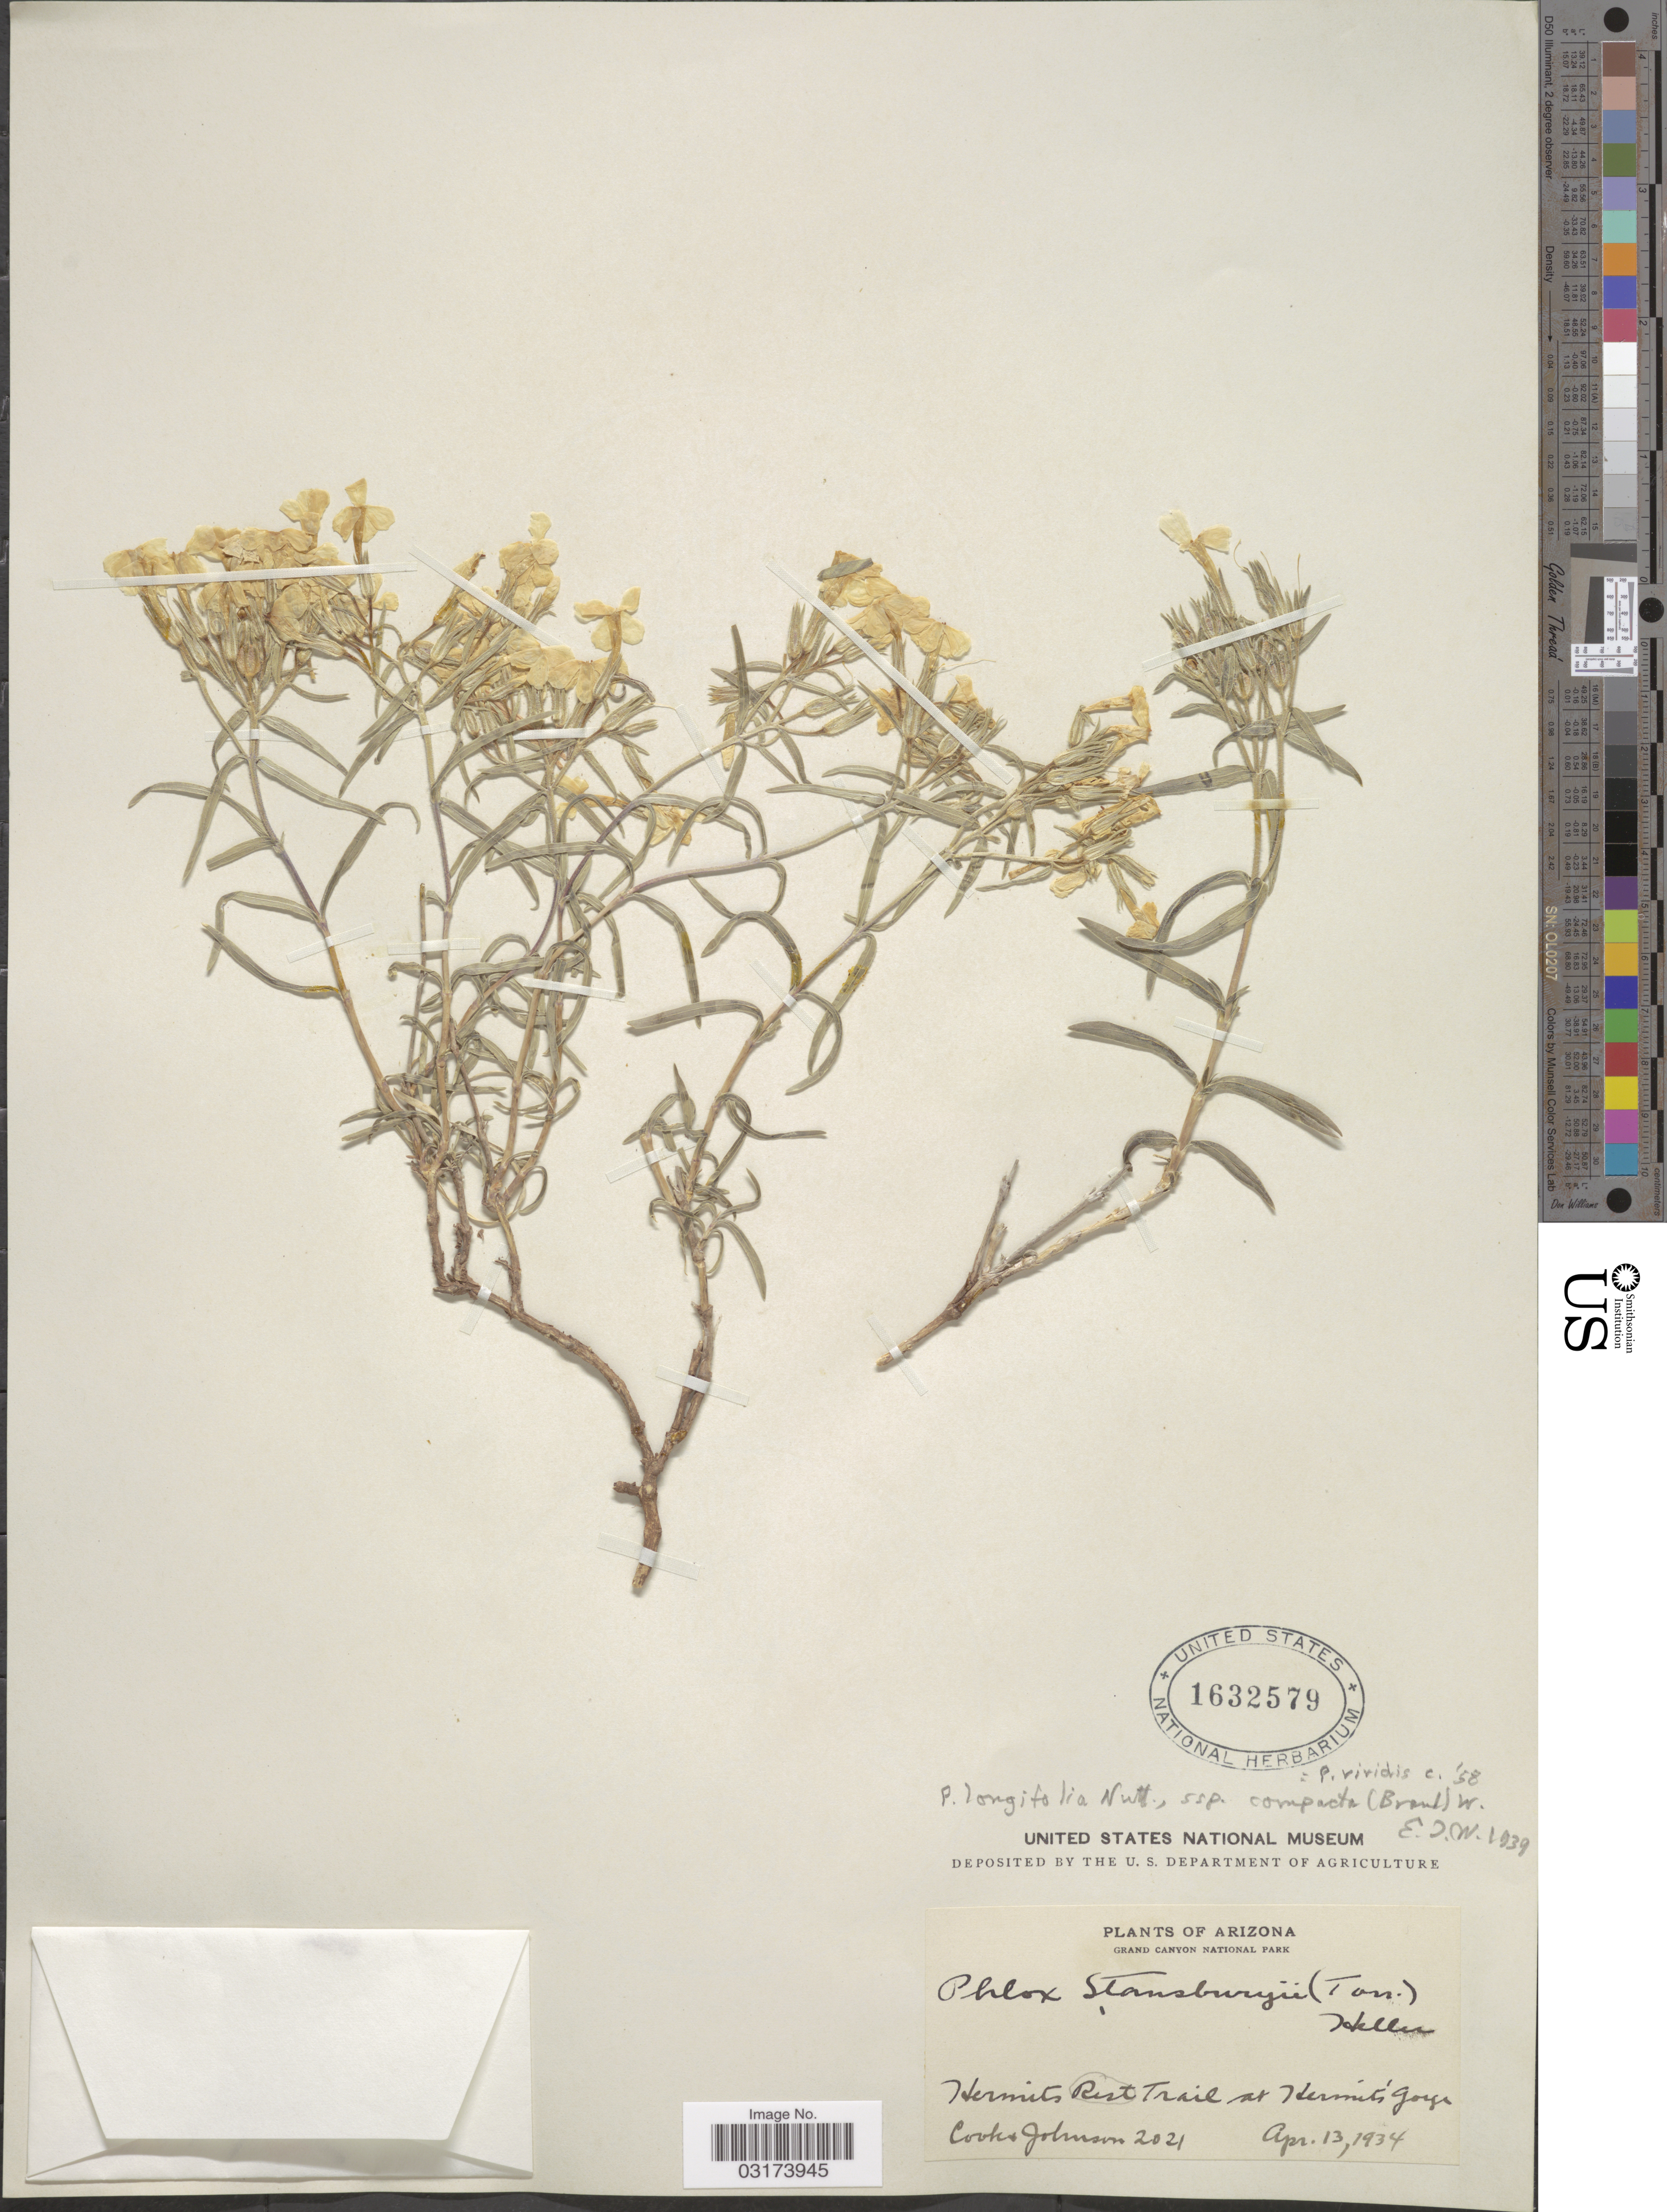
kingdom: Plantae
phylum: Tracheophyta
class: Magnoliopsida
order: Ericales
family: Polemoniaceae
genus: Phlox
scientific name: Phlox longifolia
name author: Nutt.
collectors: C. Johnson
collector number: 2021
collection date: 1934-04-13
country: United States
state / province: Arizona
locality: Grand Canyon National Park, Hermits Rest Trail at Hermit's Gorge.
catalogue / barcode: US 1632579